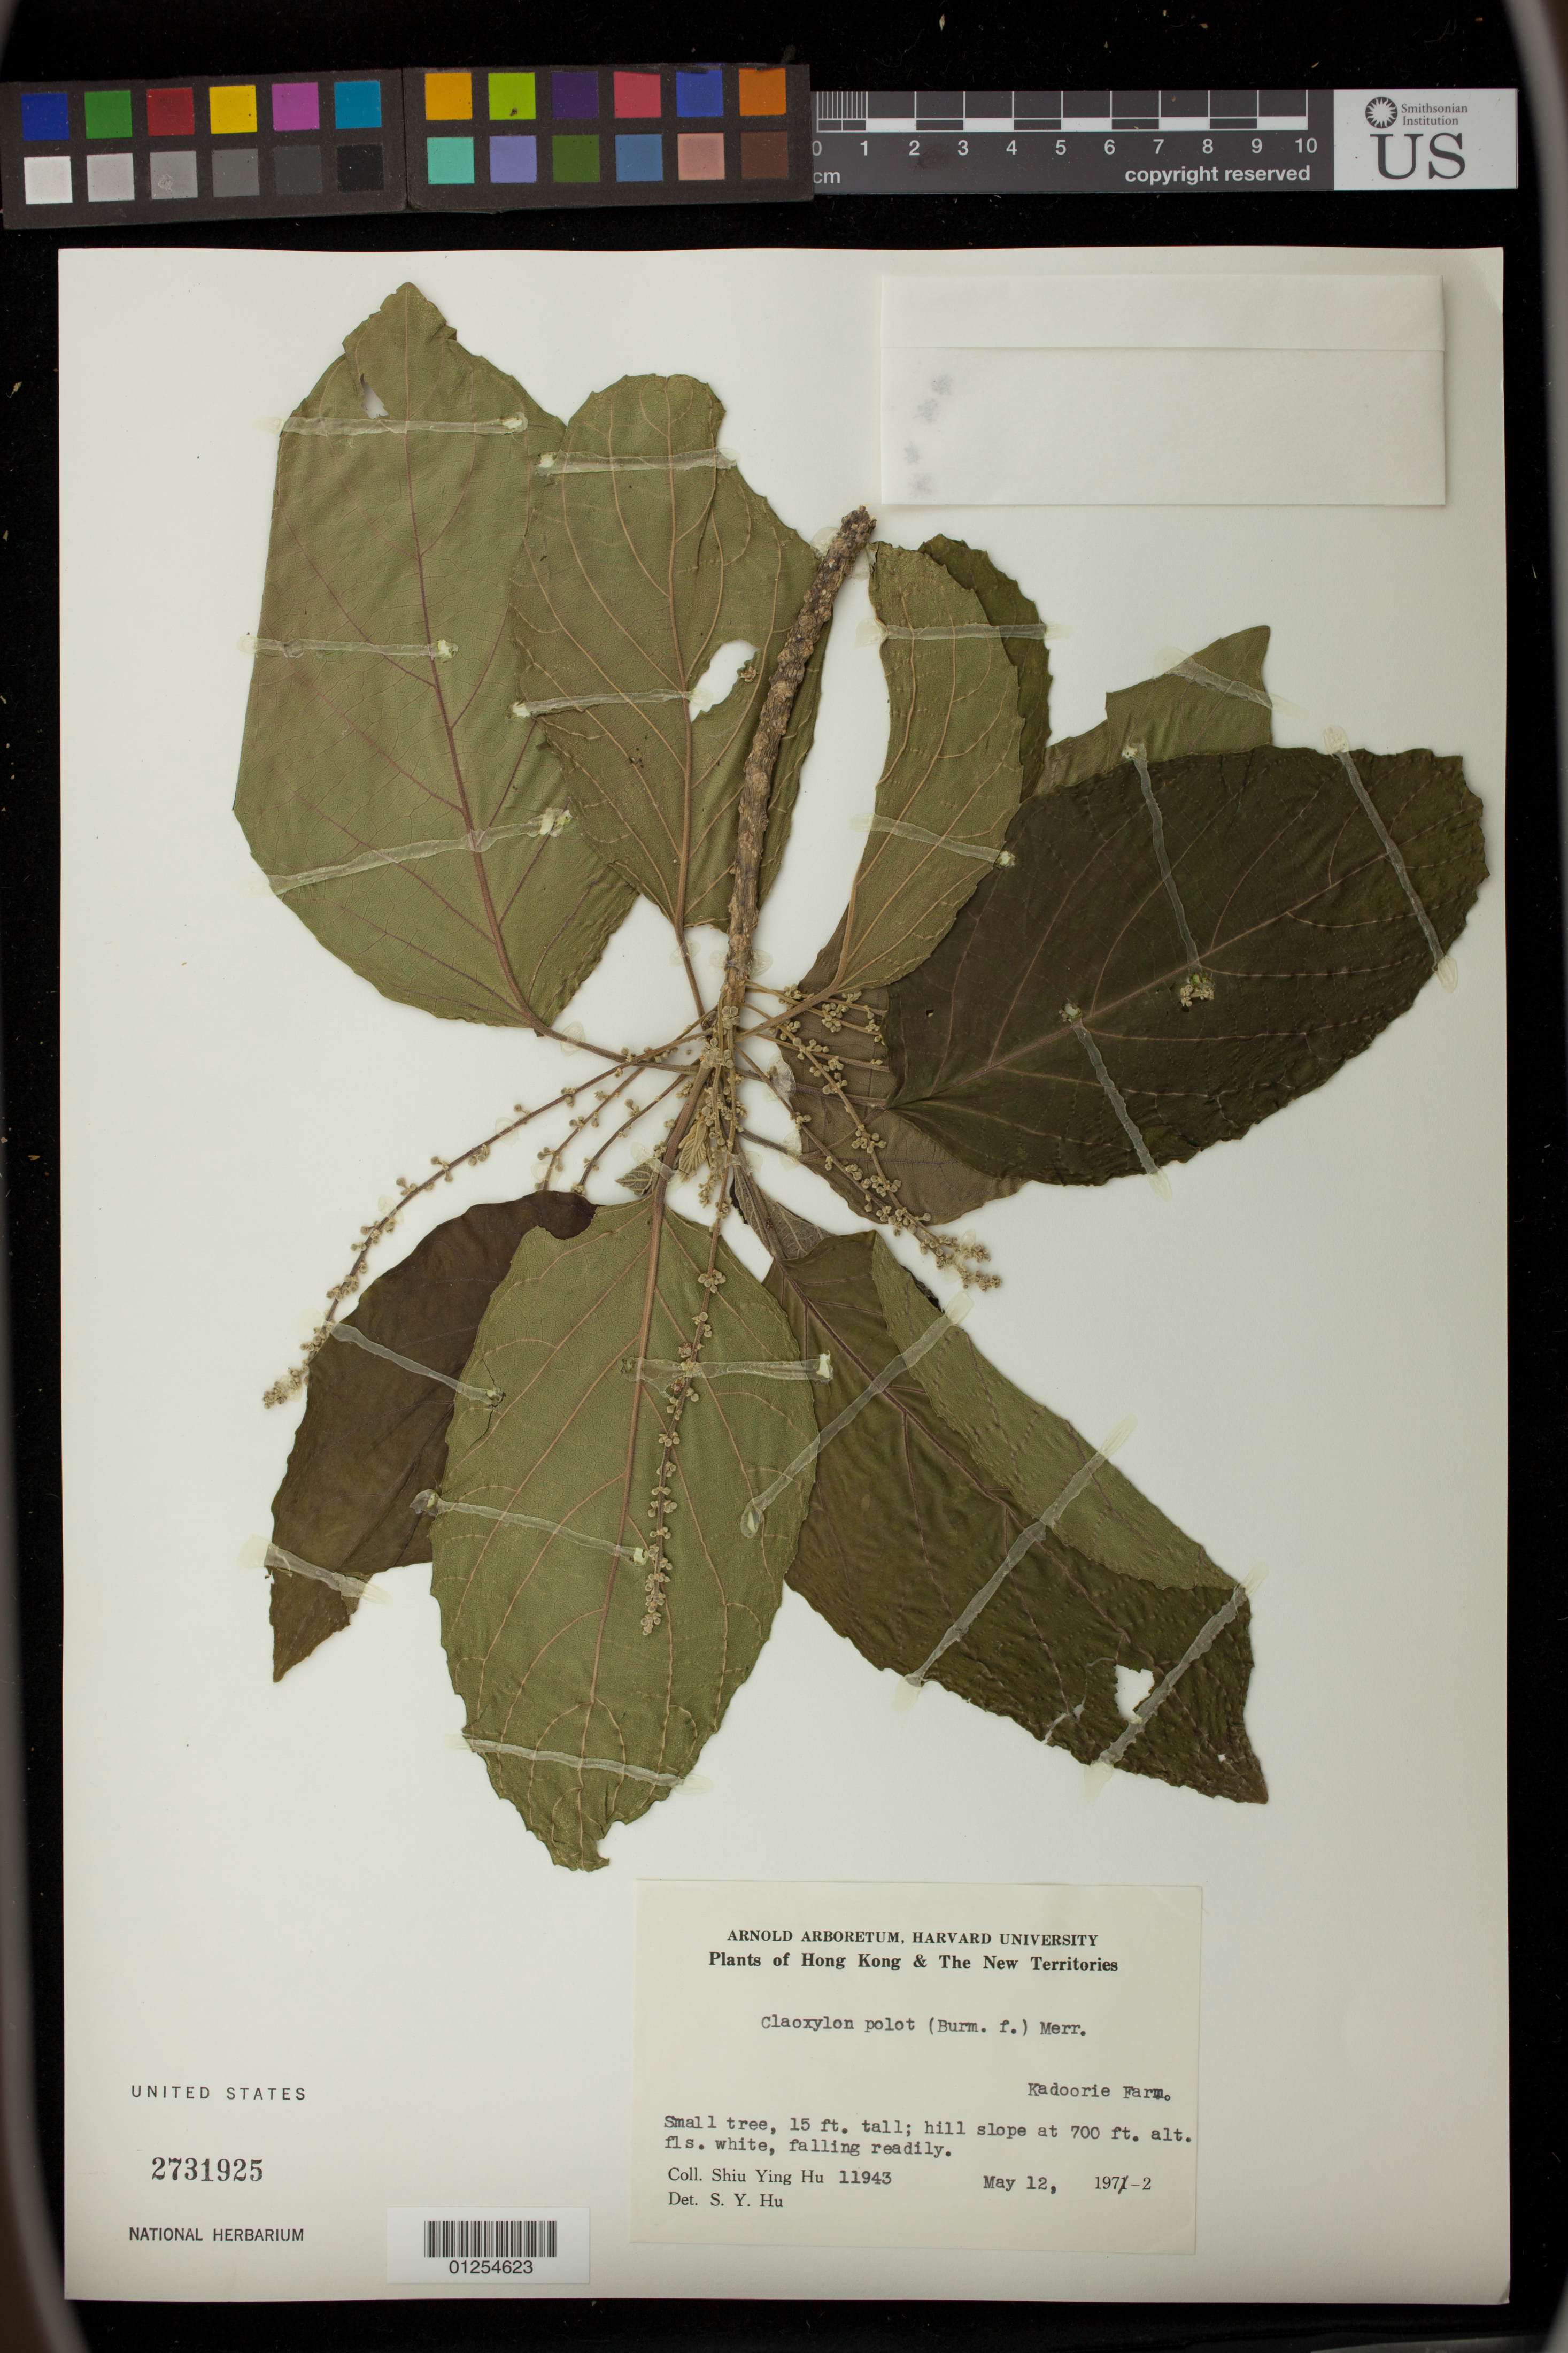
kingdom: Plantae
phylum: Tracheophyta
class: Magnoliopsida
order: Malpighiales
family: Euphorbiaceae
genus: Claoxylon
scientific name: Claoxylon polot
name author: (Burm. f.) Merr.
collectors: S. Y. Hu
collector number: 11943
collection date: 1972-05-12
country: China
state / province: Hong Kong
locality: Kadoorie Farm.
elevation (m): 213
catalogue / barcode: US 2731925